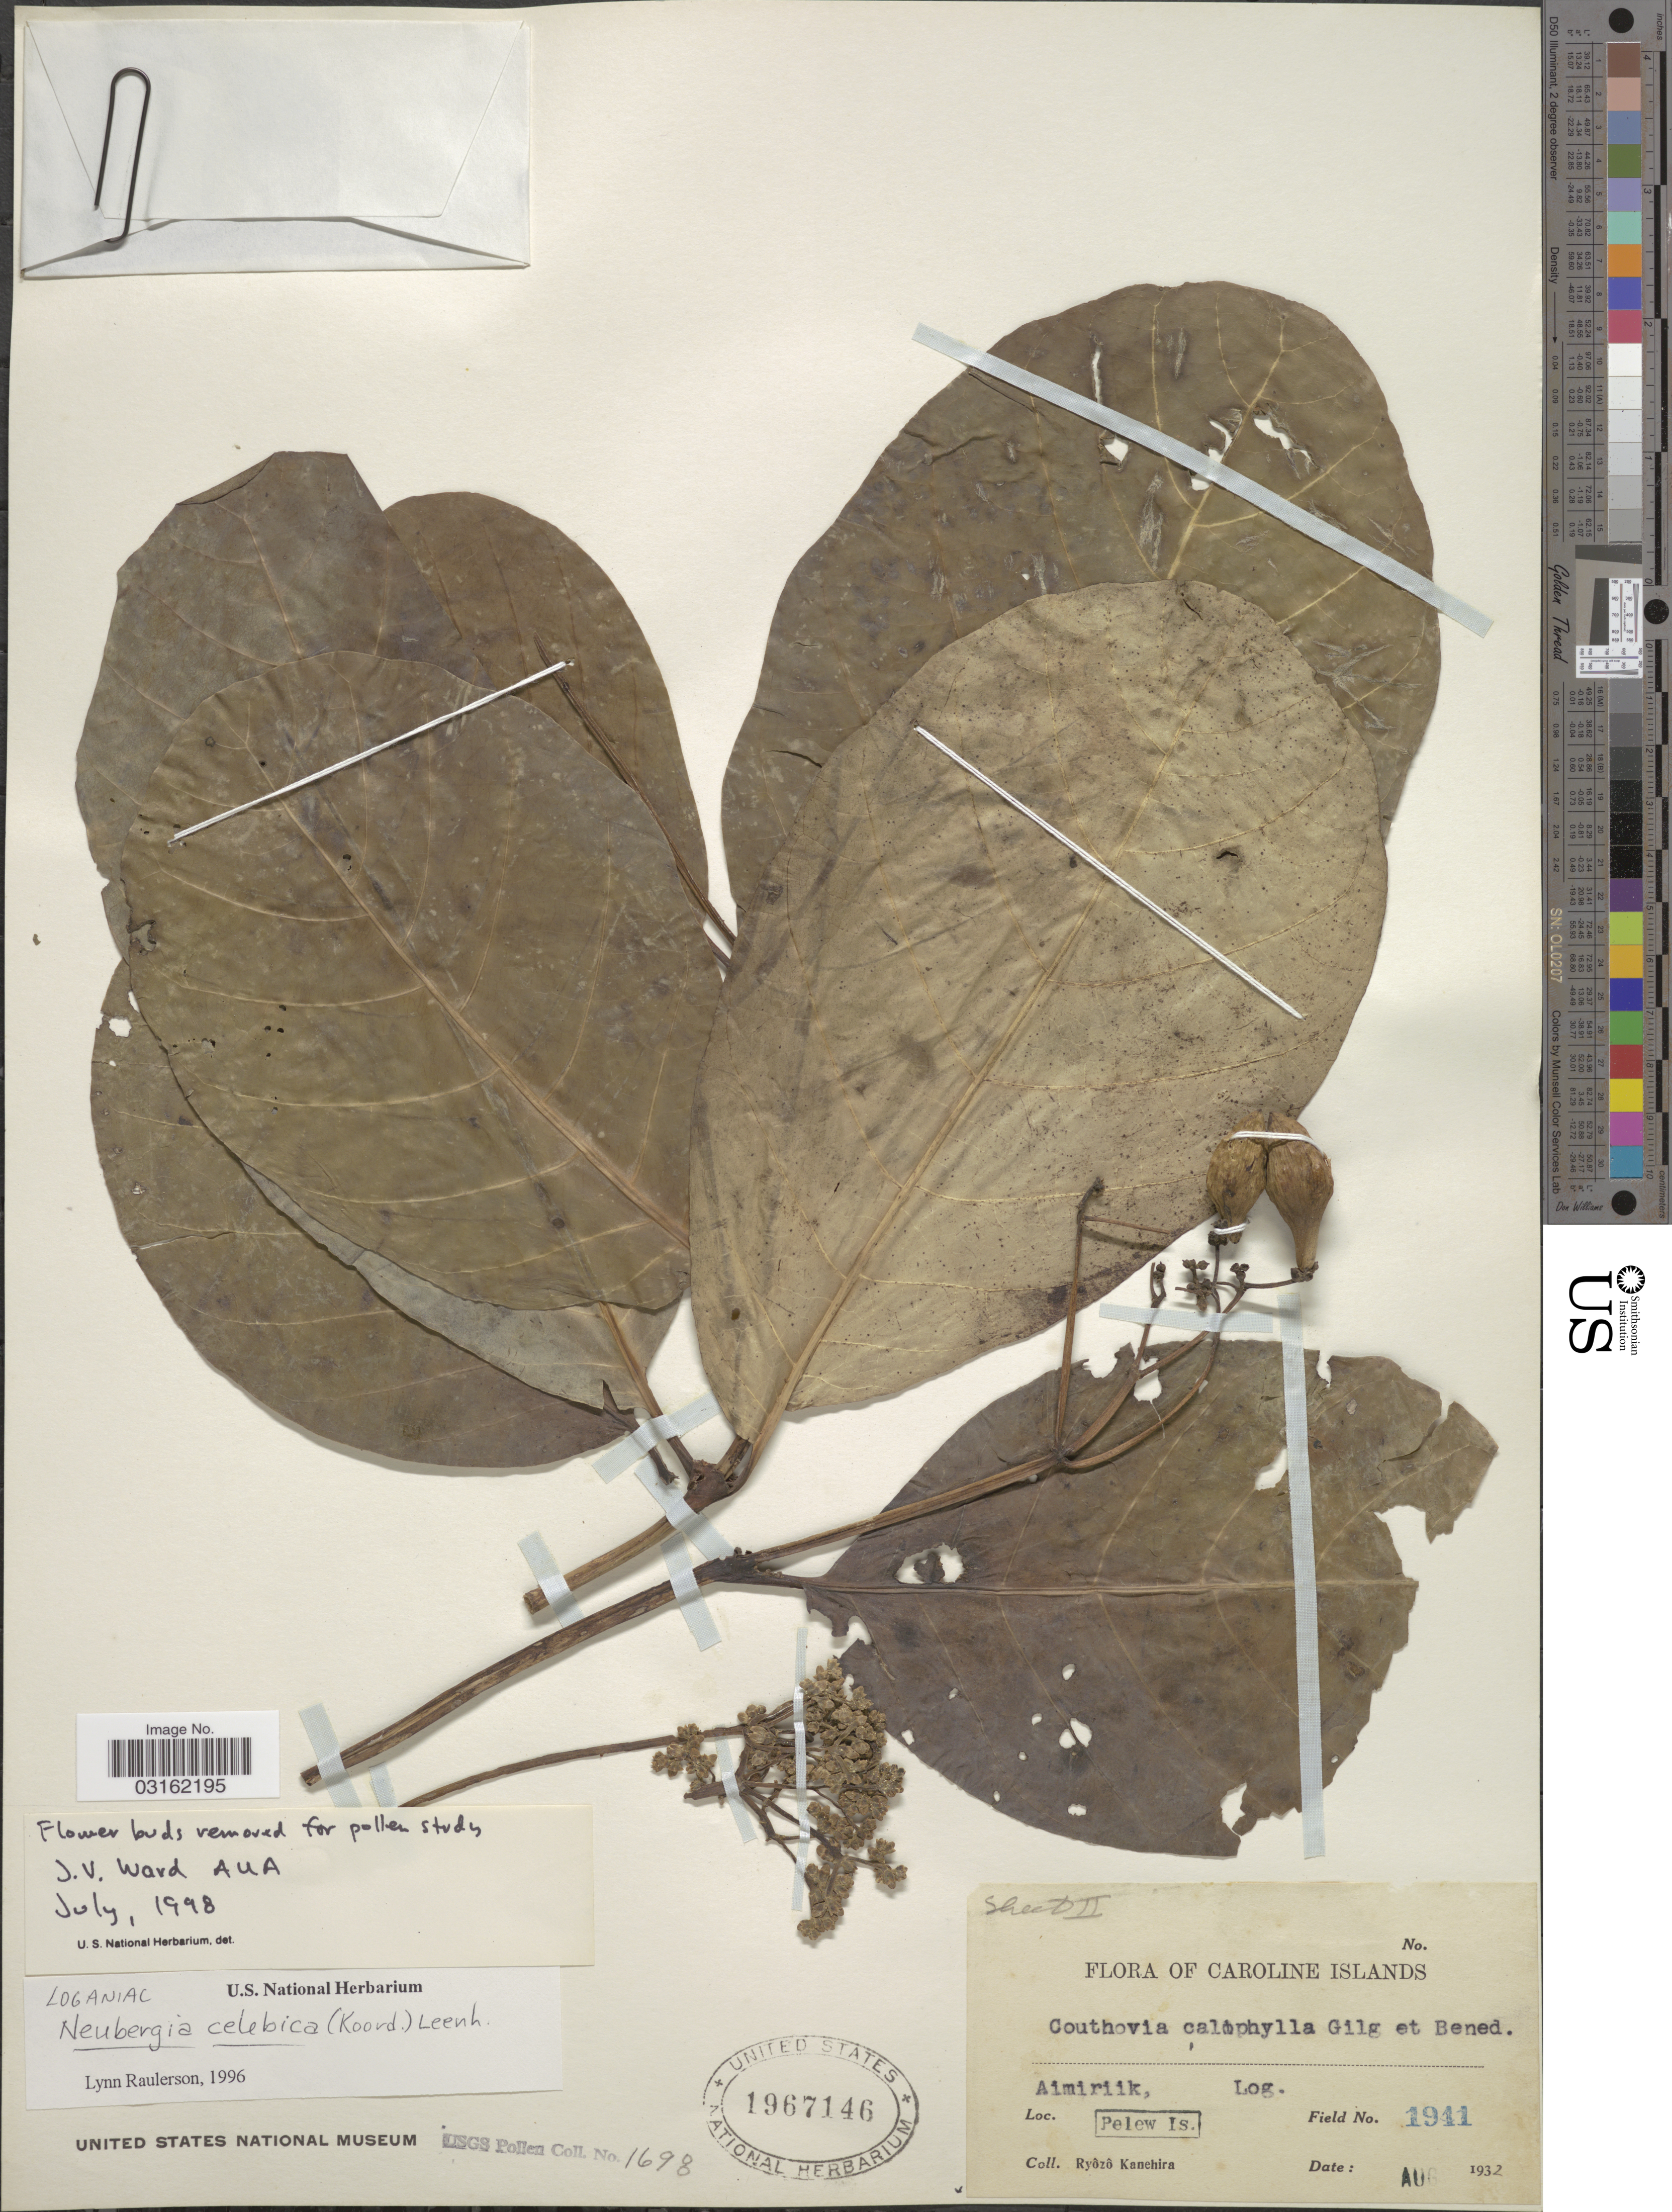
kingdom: Plantae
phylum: Tracheophyta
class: Magnoliopsida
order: Gentianales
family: Loganiaceae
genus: Neuburgia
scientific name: Neuburgia celebica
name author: (Koord.) Leenh.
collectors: R. Kanehira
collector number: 1941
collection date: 1932-08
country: Palau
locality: Caroline Islands, Aimiriik, Pelew Is.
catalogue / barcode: US 1967146